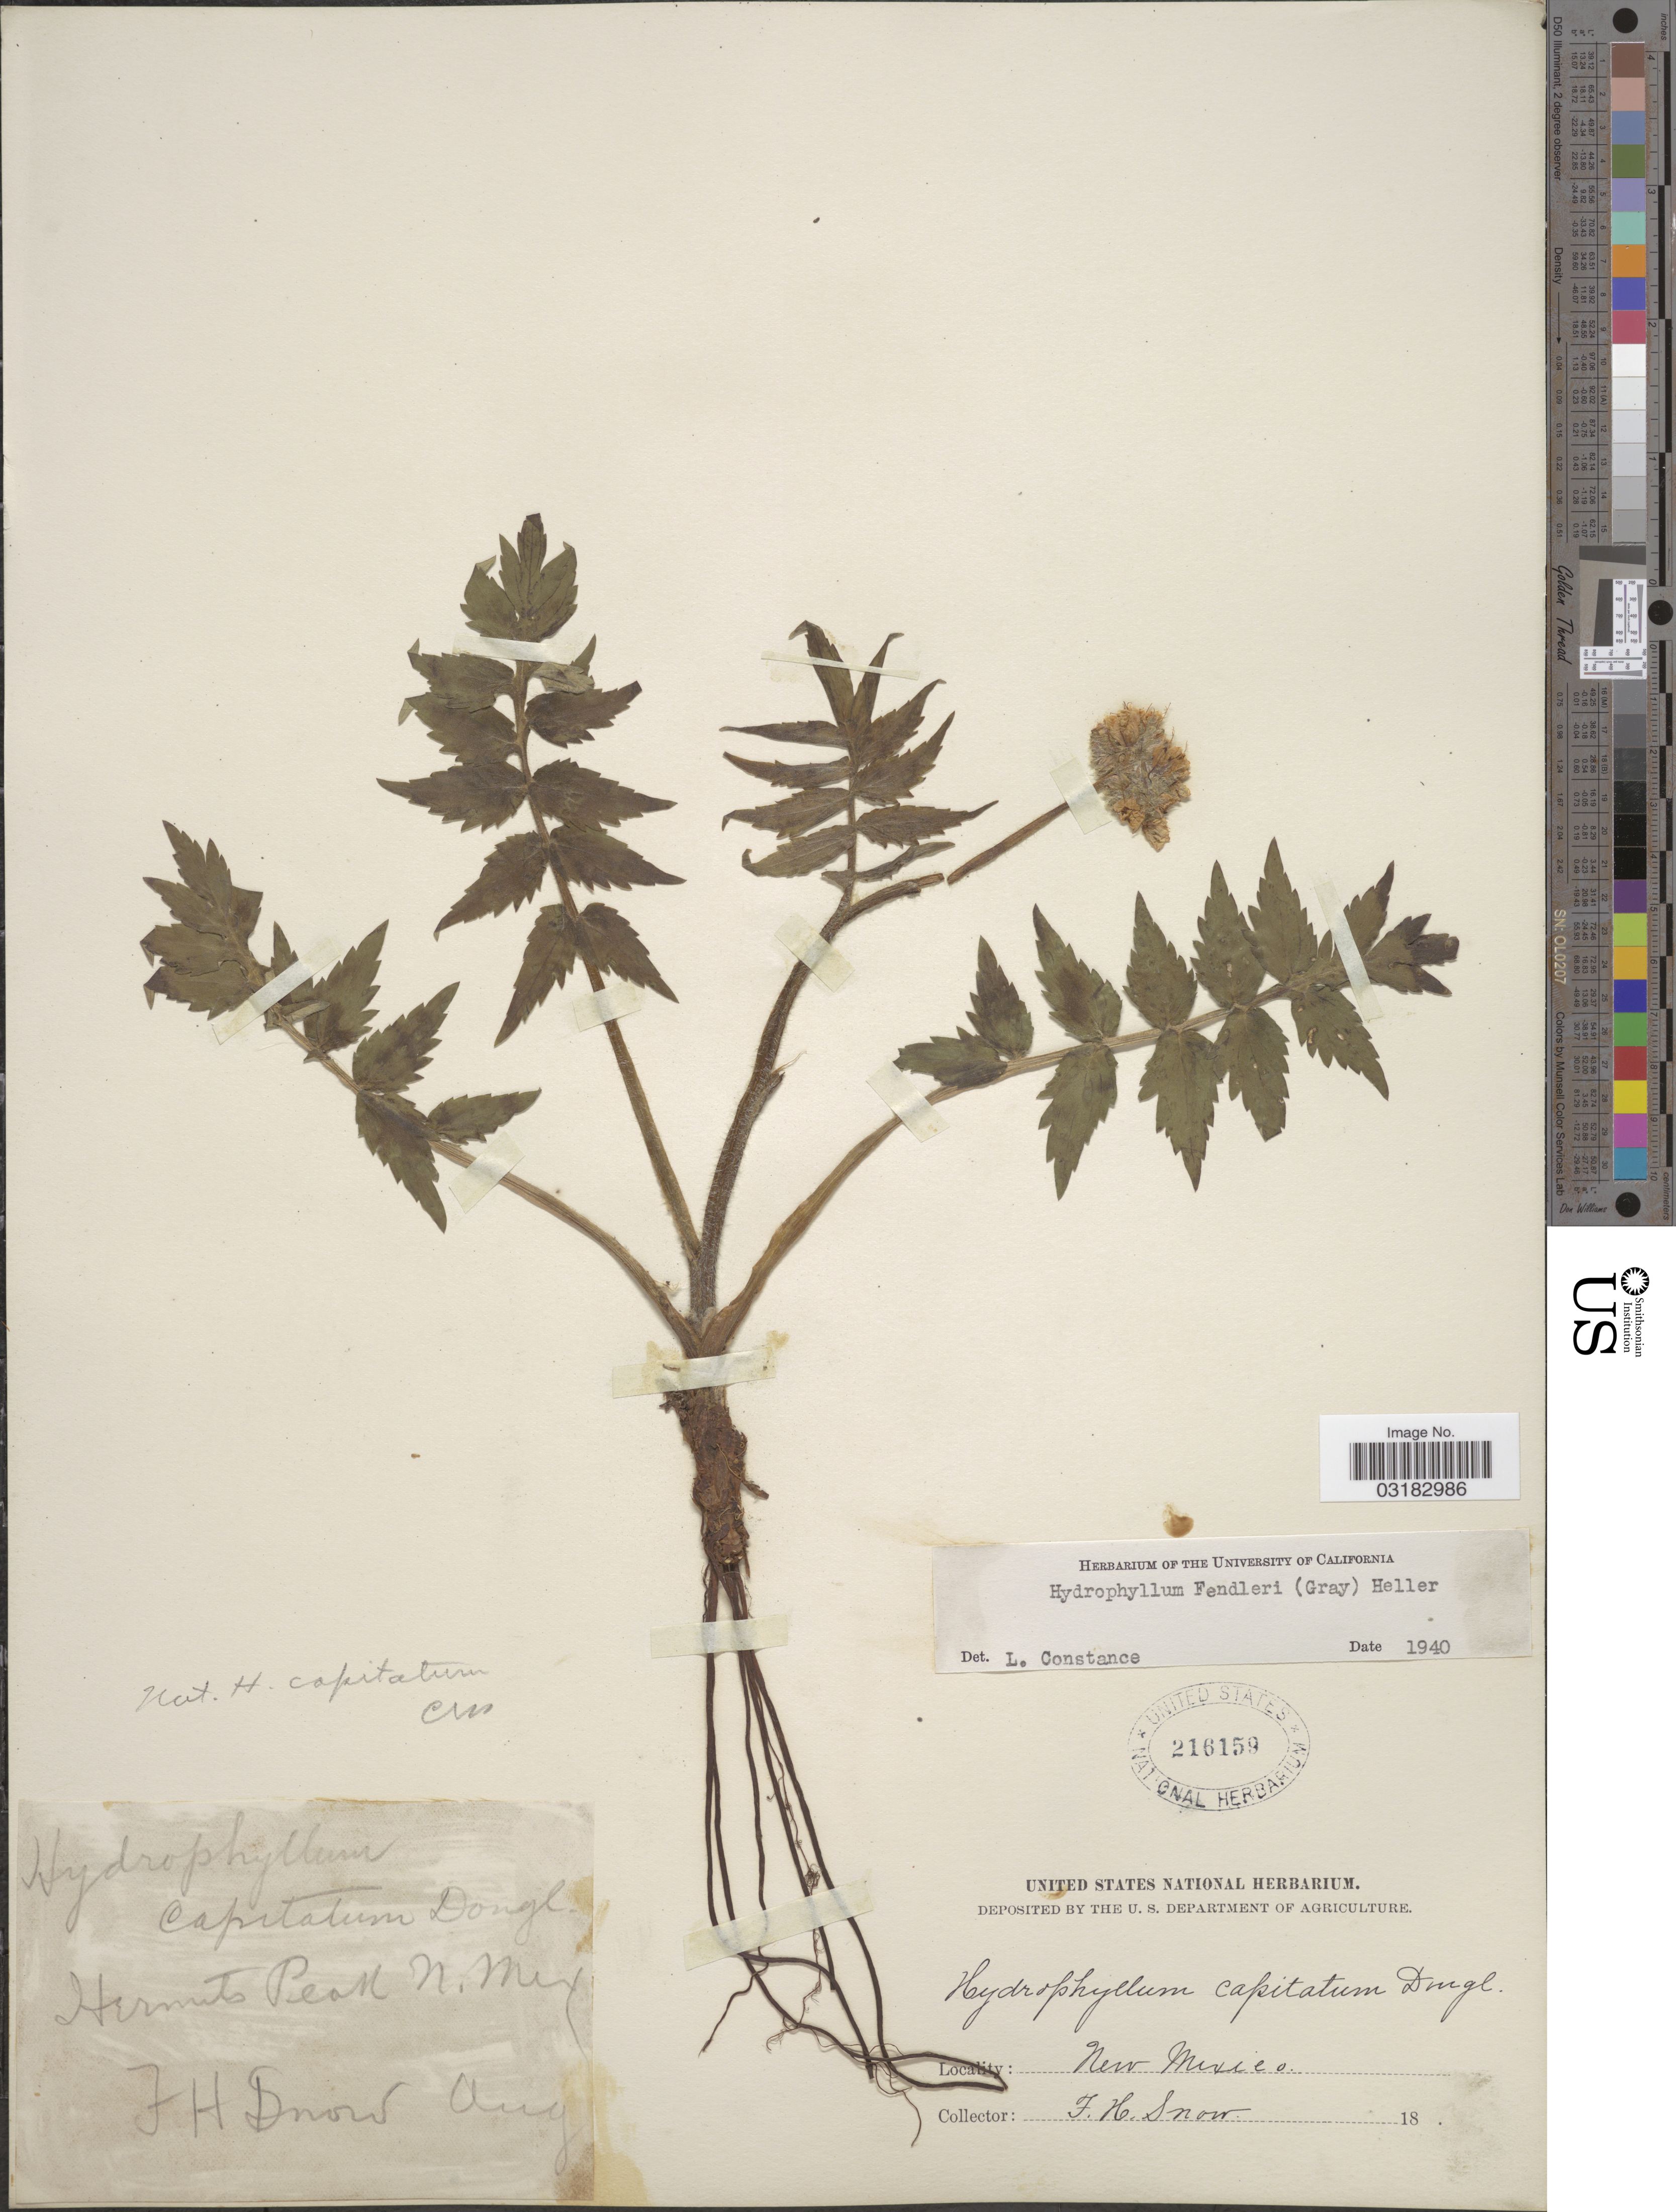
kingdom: Plantae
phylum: Tracheophyta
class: Magnoliopsida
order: Boraginales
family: Hydrophyllaceae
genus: Hydrophyllum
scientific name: Hydrophyllum fendleri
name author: (A. Gray) A. Heller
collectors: F. H. Snow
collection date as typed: Aug 18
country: United States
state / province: New Mexico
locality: Hermits Peak.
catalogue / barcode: US 216159